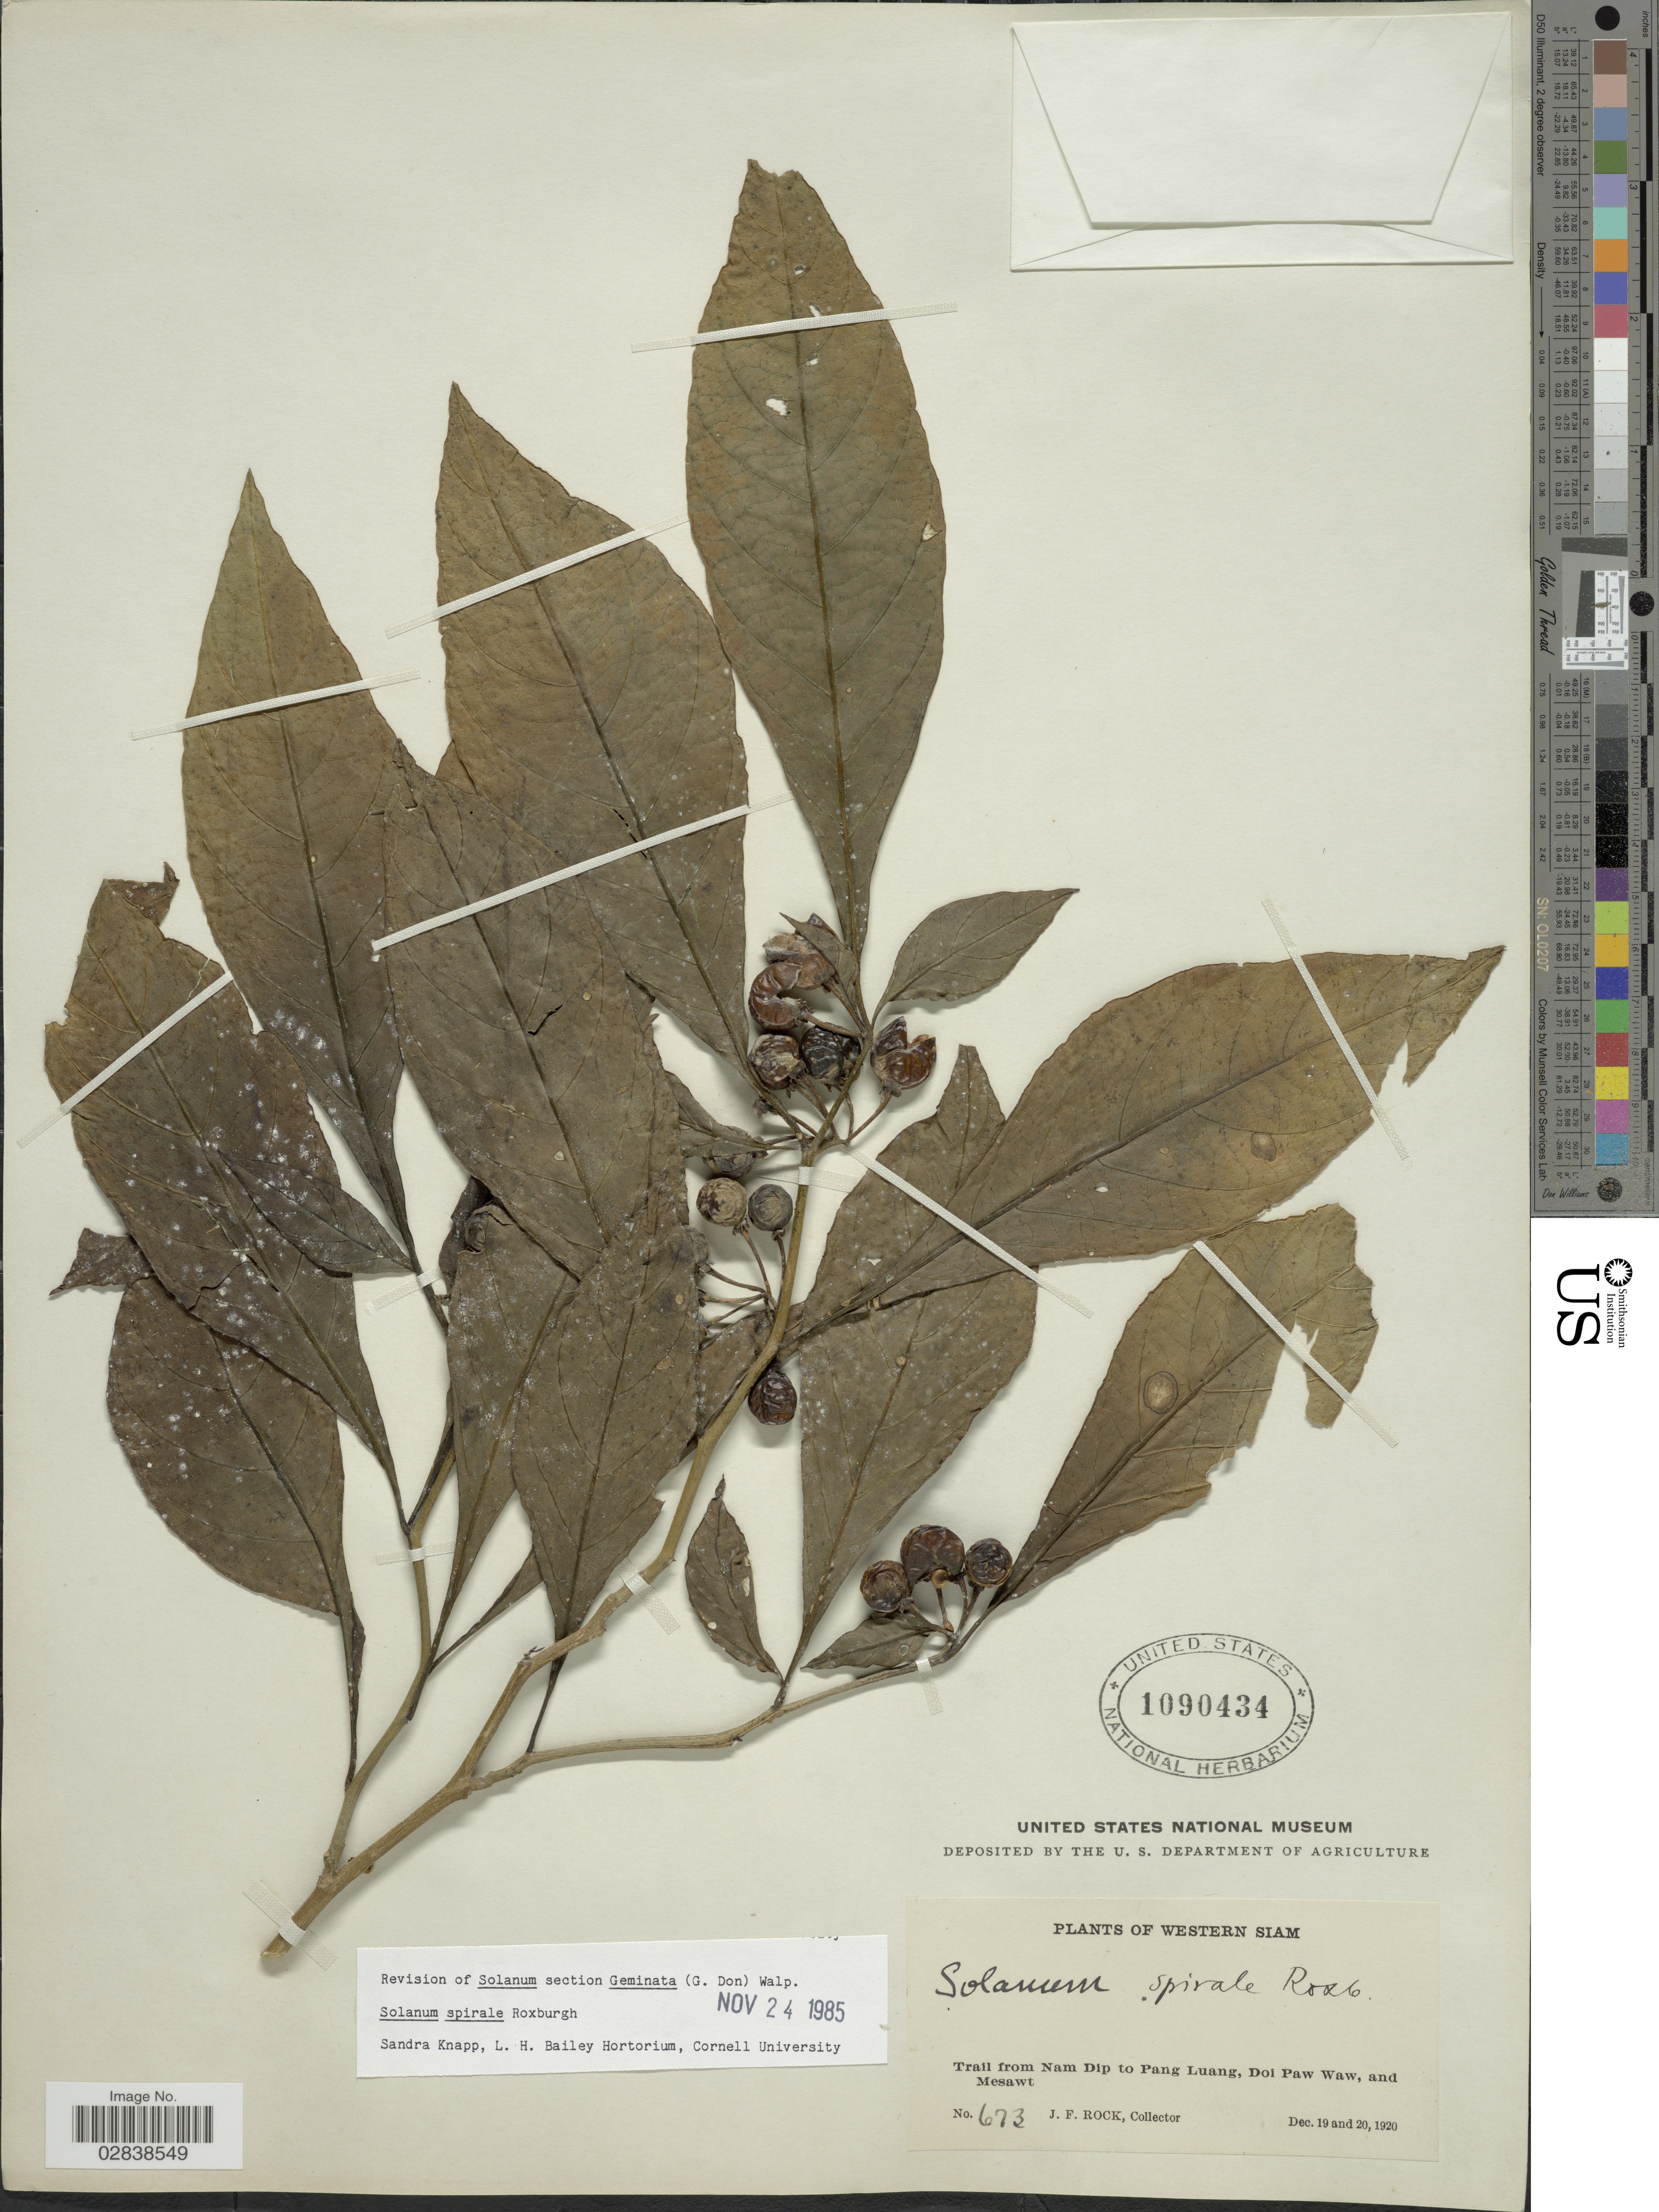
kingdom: Plantae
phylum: Tracheophyta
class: Magnoliopsida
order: Solanales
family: Solanaceae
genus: Solanum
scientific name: Solanum spirale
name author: Roxb.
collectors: J. Rock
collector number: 673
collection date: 1920-12-19/1920-12-20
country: Thailand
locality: Western Siam, Trail from Nam Dip to Pang Luang, Doi Paw Waw, and Mesawt.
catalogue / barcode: US 1090434